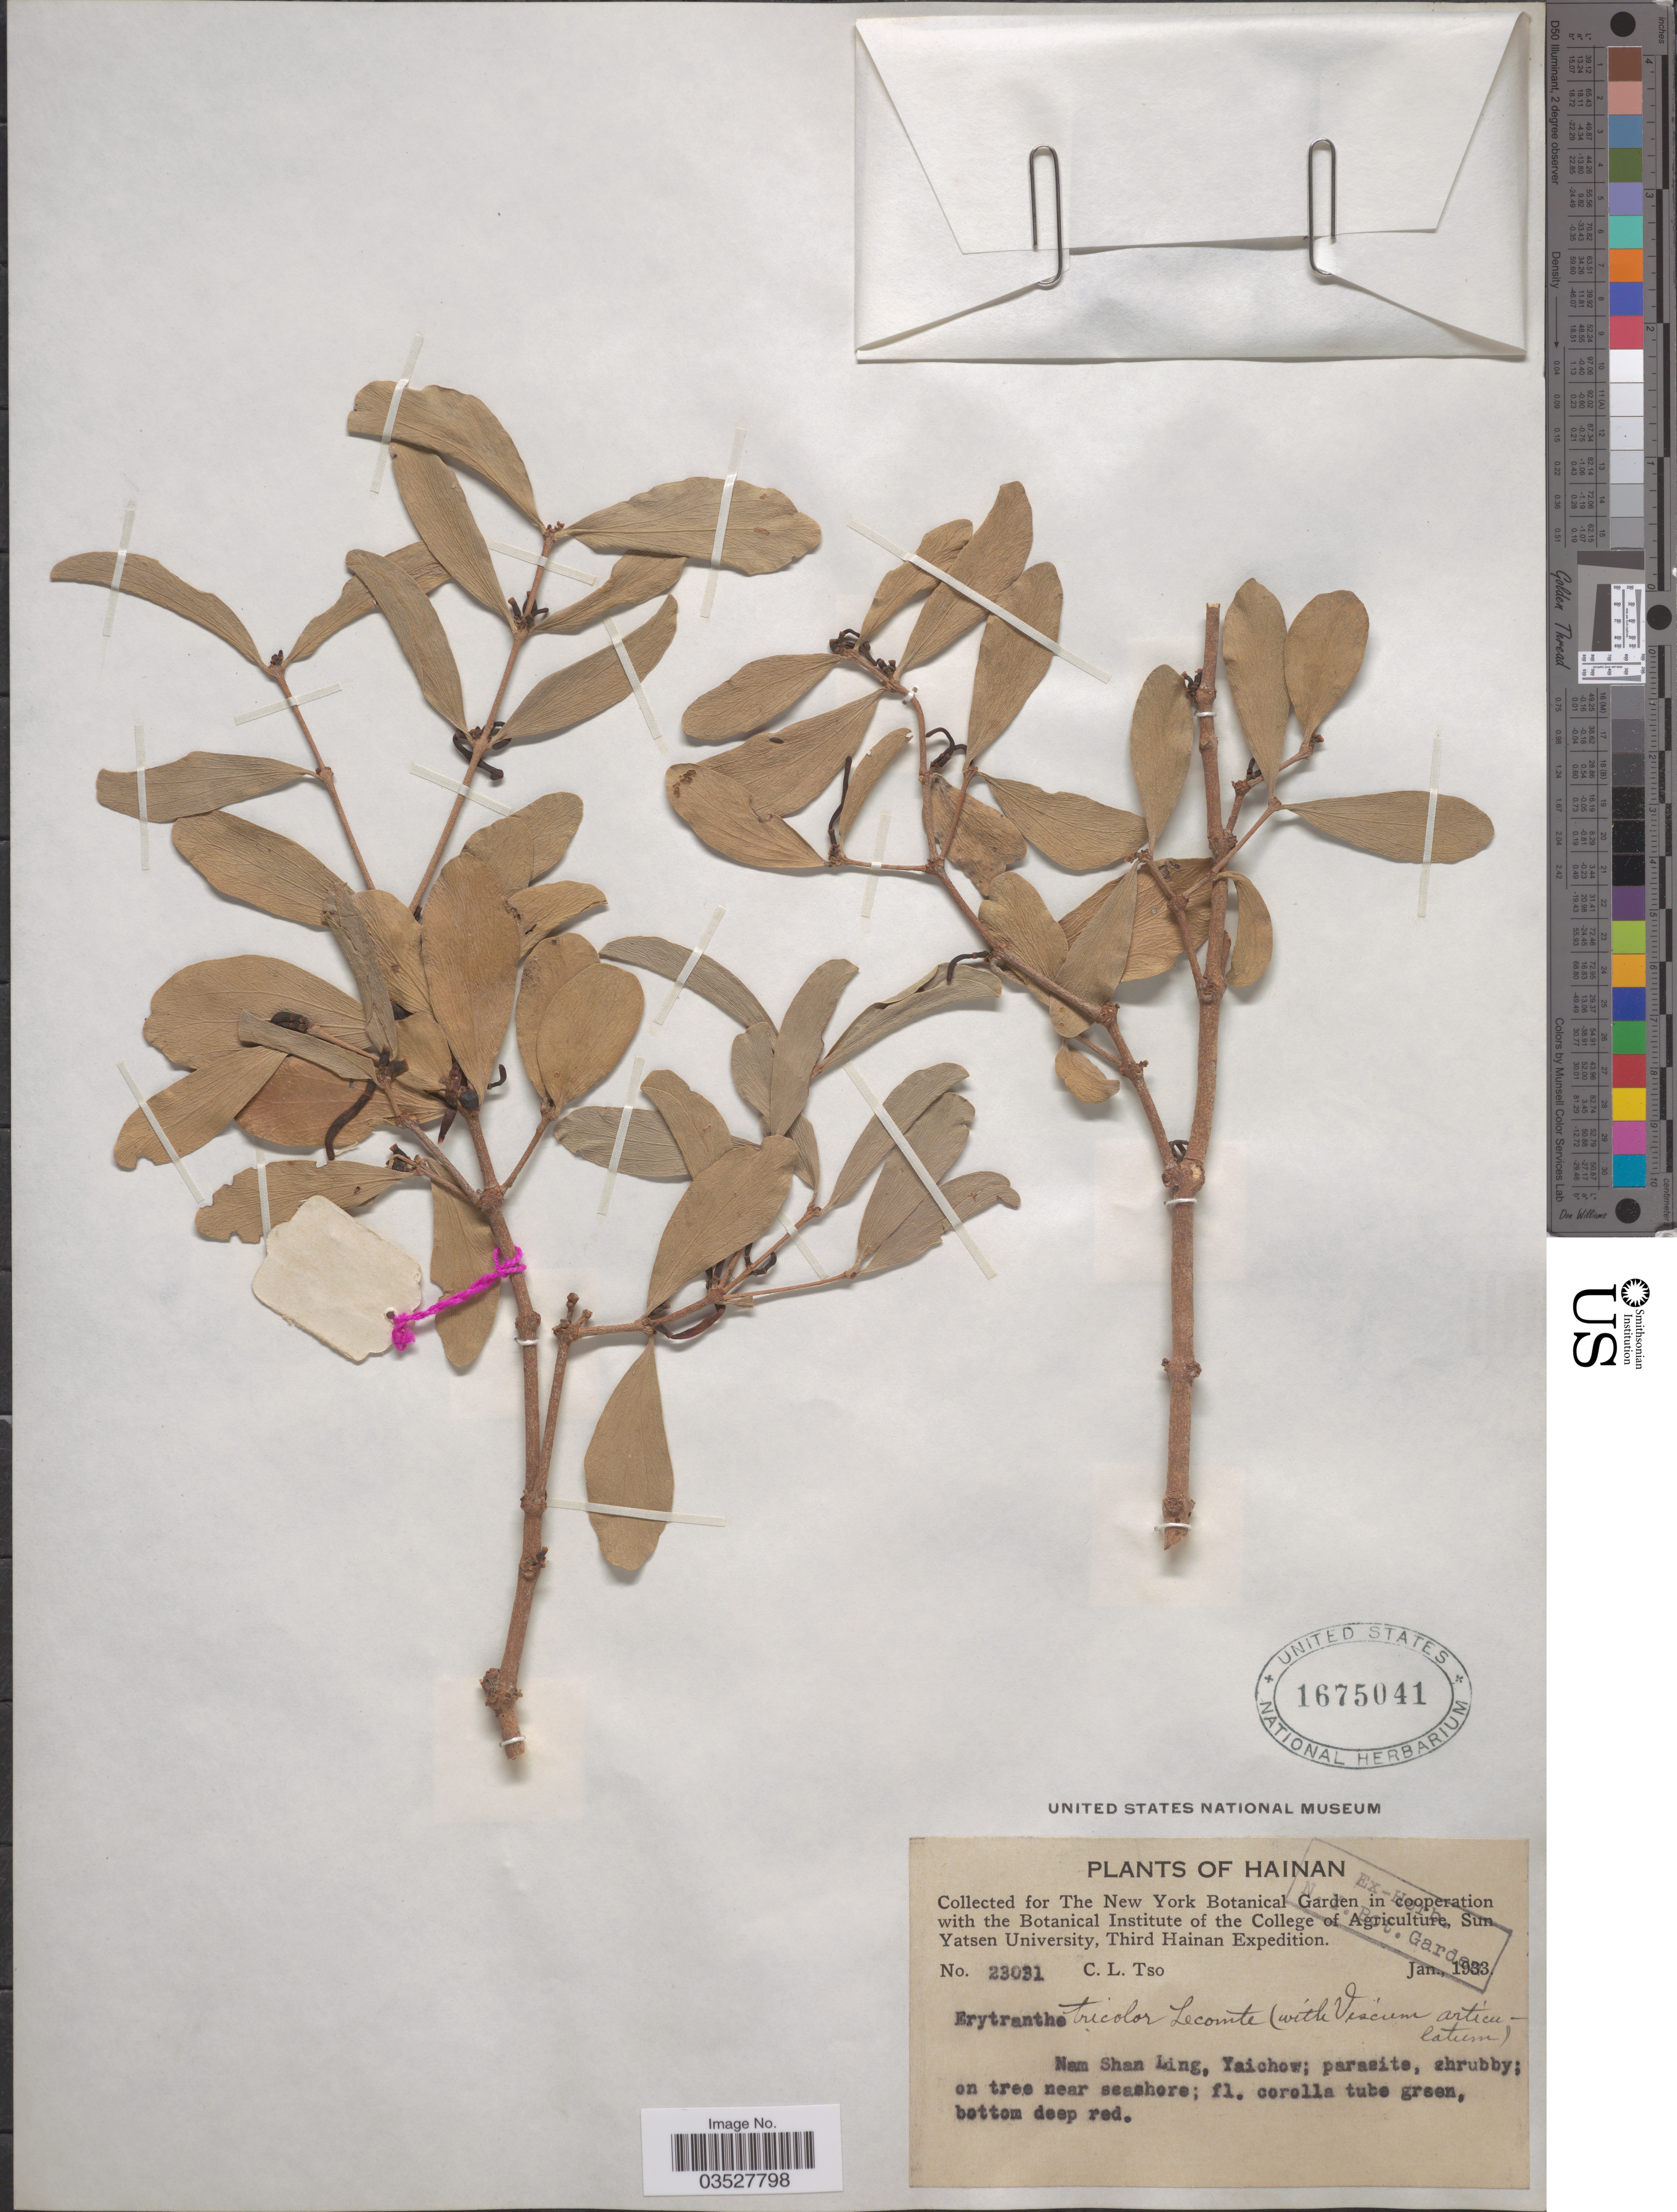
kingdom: Plantae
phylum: Tracheophyta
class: Magnoliopsida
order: Santalales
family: Loranthaceae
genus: Elytranthe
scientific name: Elytranthe tricolor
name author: Lecomte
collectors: C. Tso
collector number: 23031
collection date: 1933-01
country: China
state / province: Hainan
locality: Nam Shan Ling, Yaichow.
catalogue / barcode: US 1675041